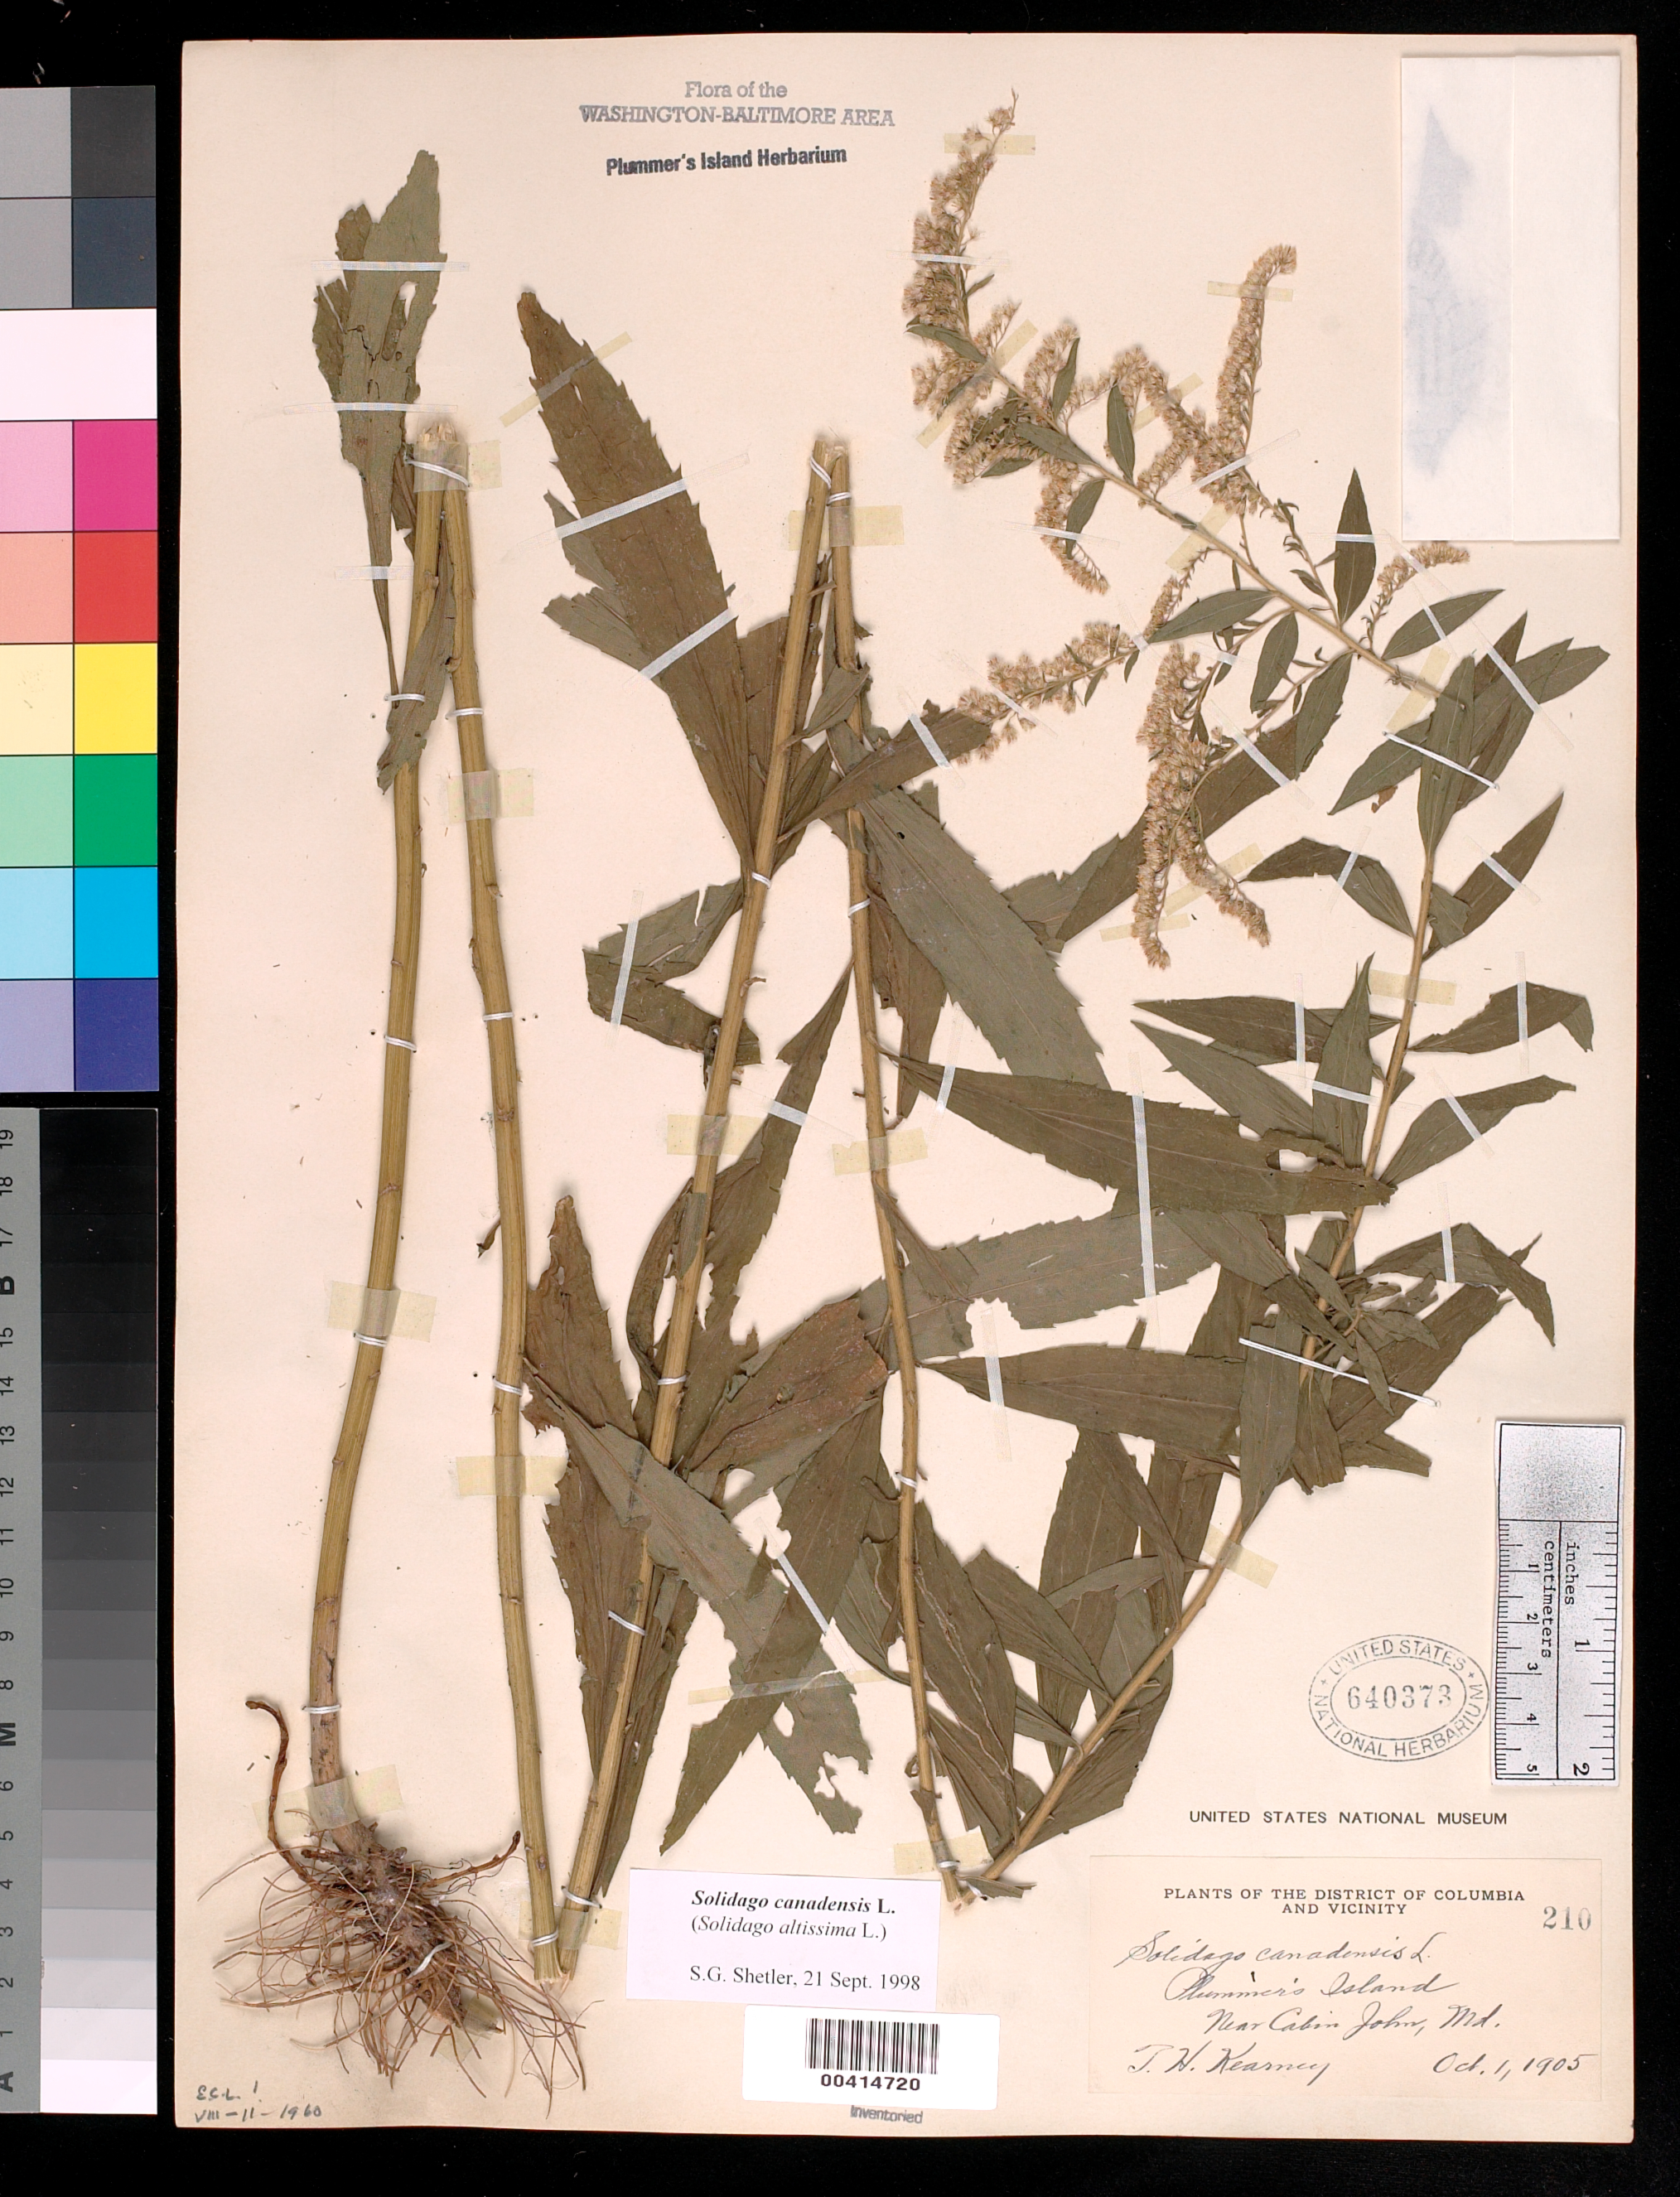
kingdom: Plantae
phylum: Tracheophyta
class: Magnoliopsida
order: Asterales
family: Asteraceae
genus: Solidago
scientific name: Solidago canadensis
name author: L.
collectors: T. H. Kearney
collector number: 210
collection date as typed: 01 Oct 1905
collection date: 1905-10-01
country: United States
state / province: Maryland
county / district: Montgomery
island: Plummers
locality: Plummer's Island Plummers Island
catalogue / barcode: US 640373